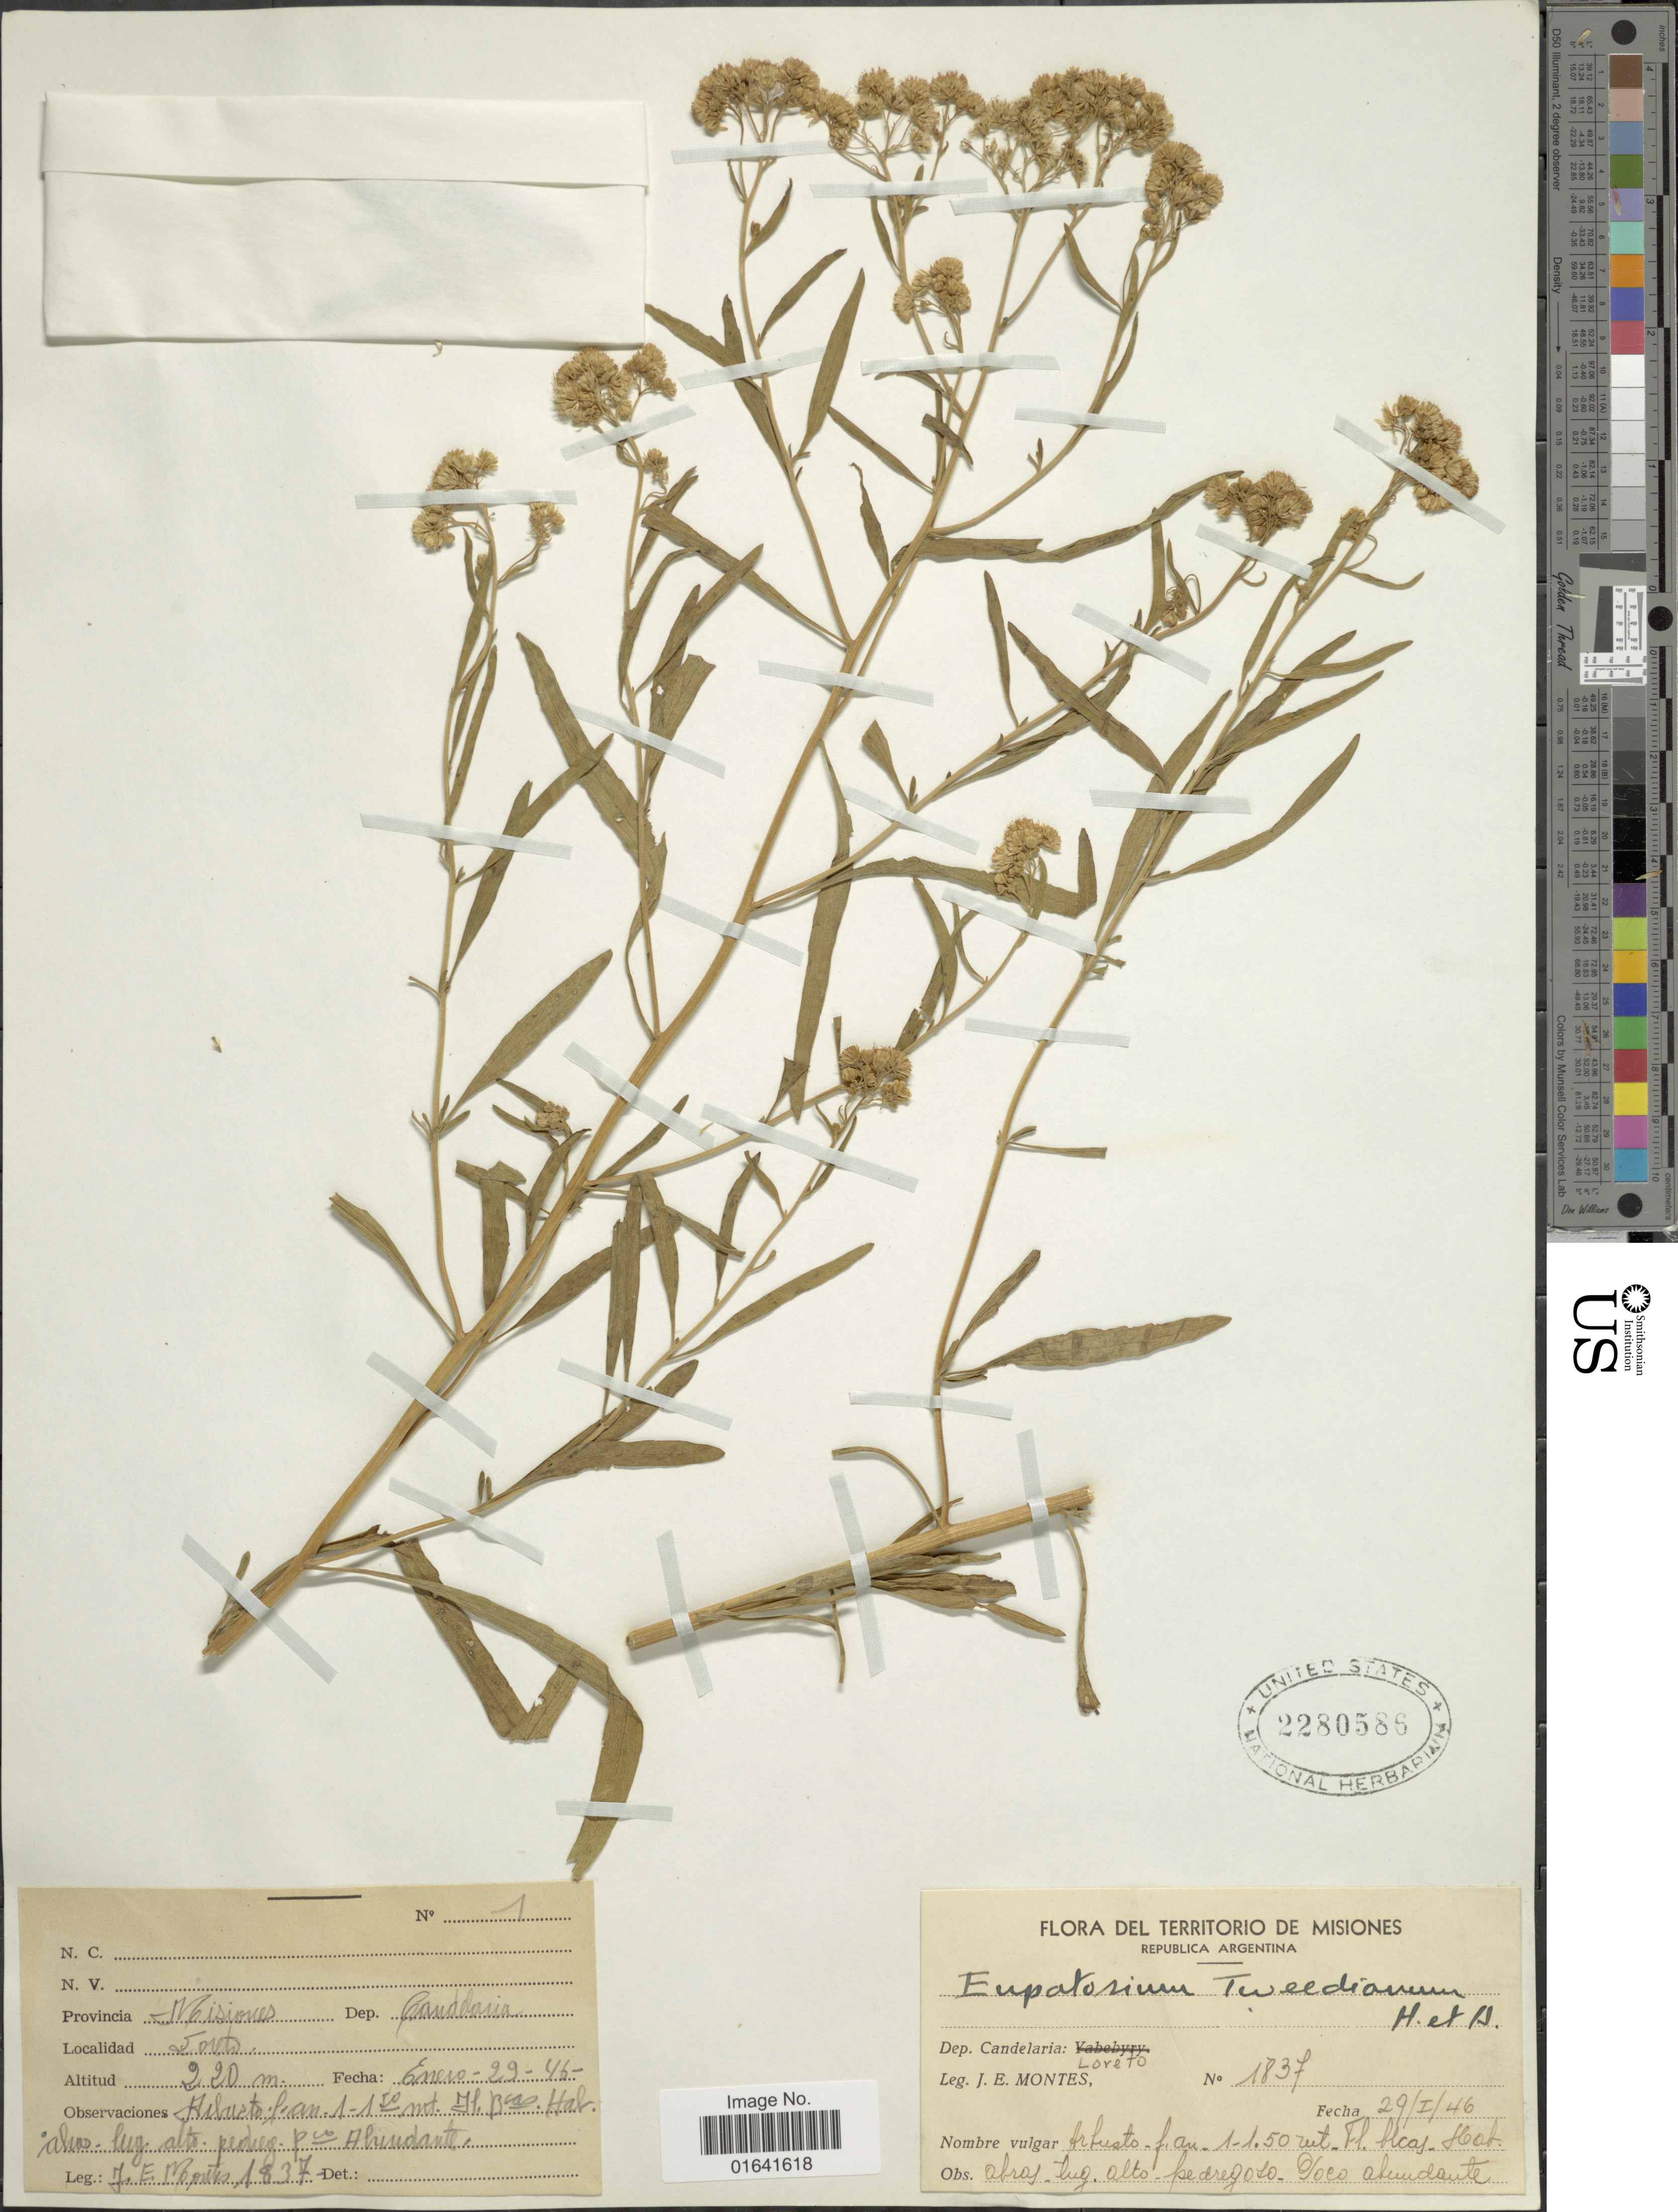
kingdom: Plantae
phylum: Tracheophyta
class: Magnoliopsida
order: Asterales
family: Asteraceae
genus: Hatschbachiella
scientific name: Hatschbachiella tweedieana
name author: (Hook. & Arn.) R.M. King & H. Rob.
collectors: J. E. Montes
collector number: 1837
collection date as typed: Transcribed d/m/y: 29/1/46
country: Argentina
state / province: Misiones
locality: Dep. Candelaria, Loreto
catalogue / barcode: US 2280586